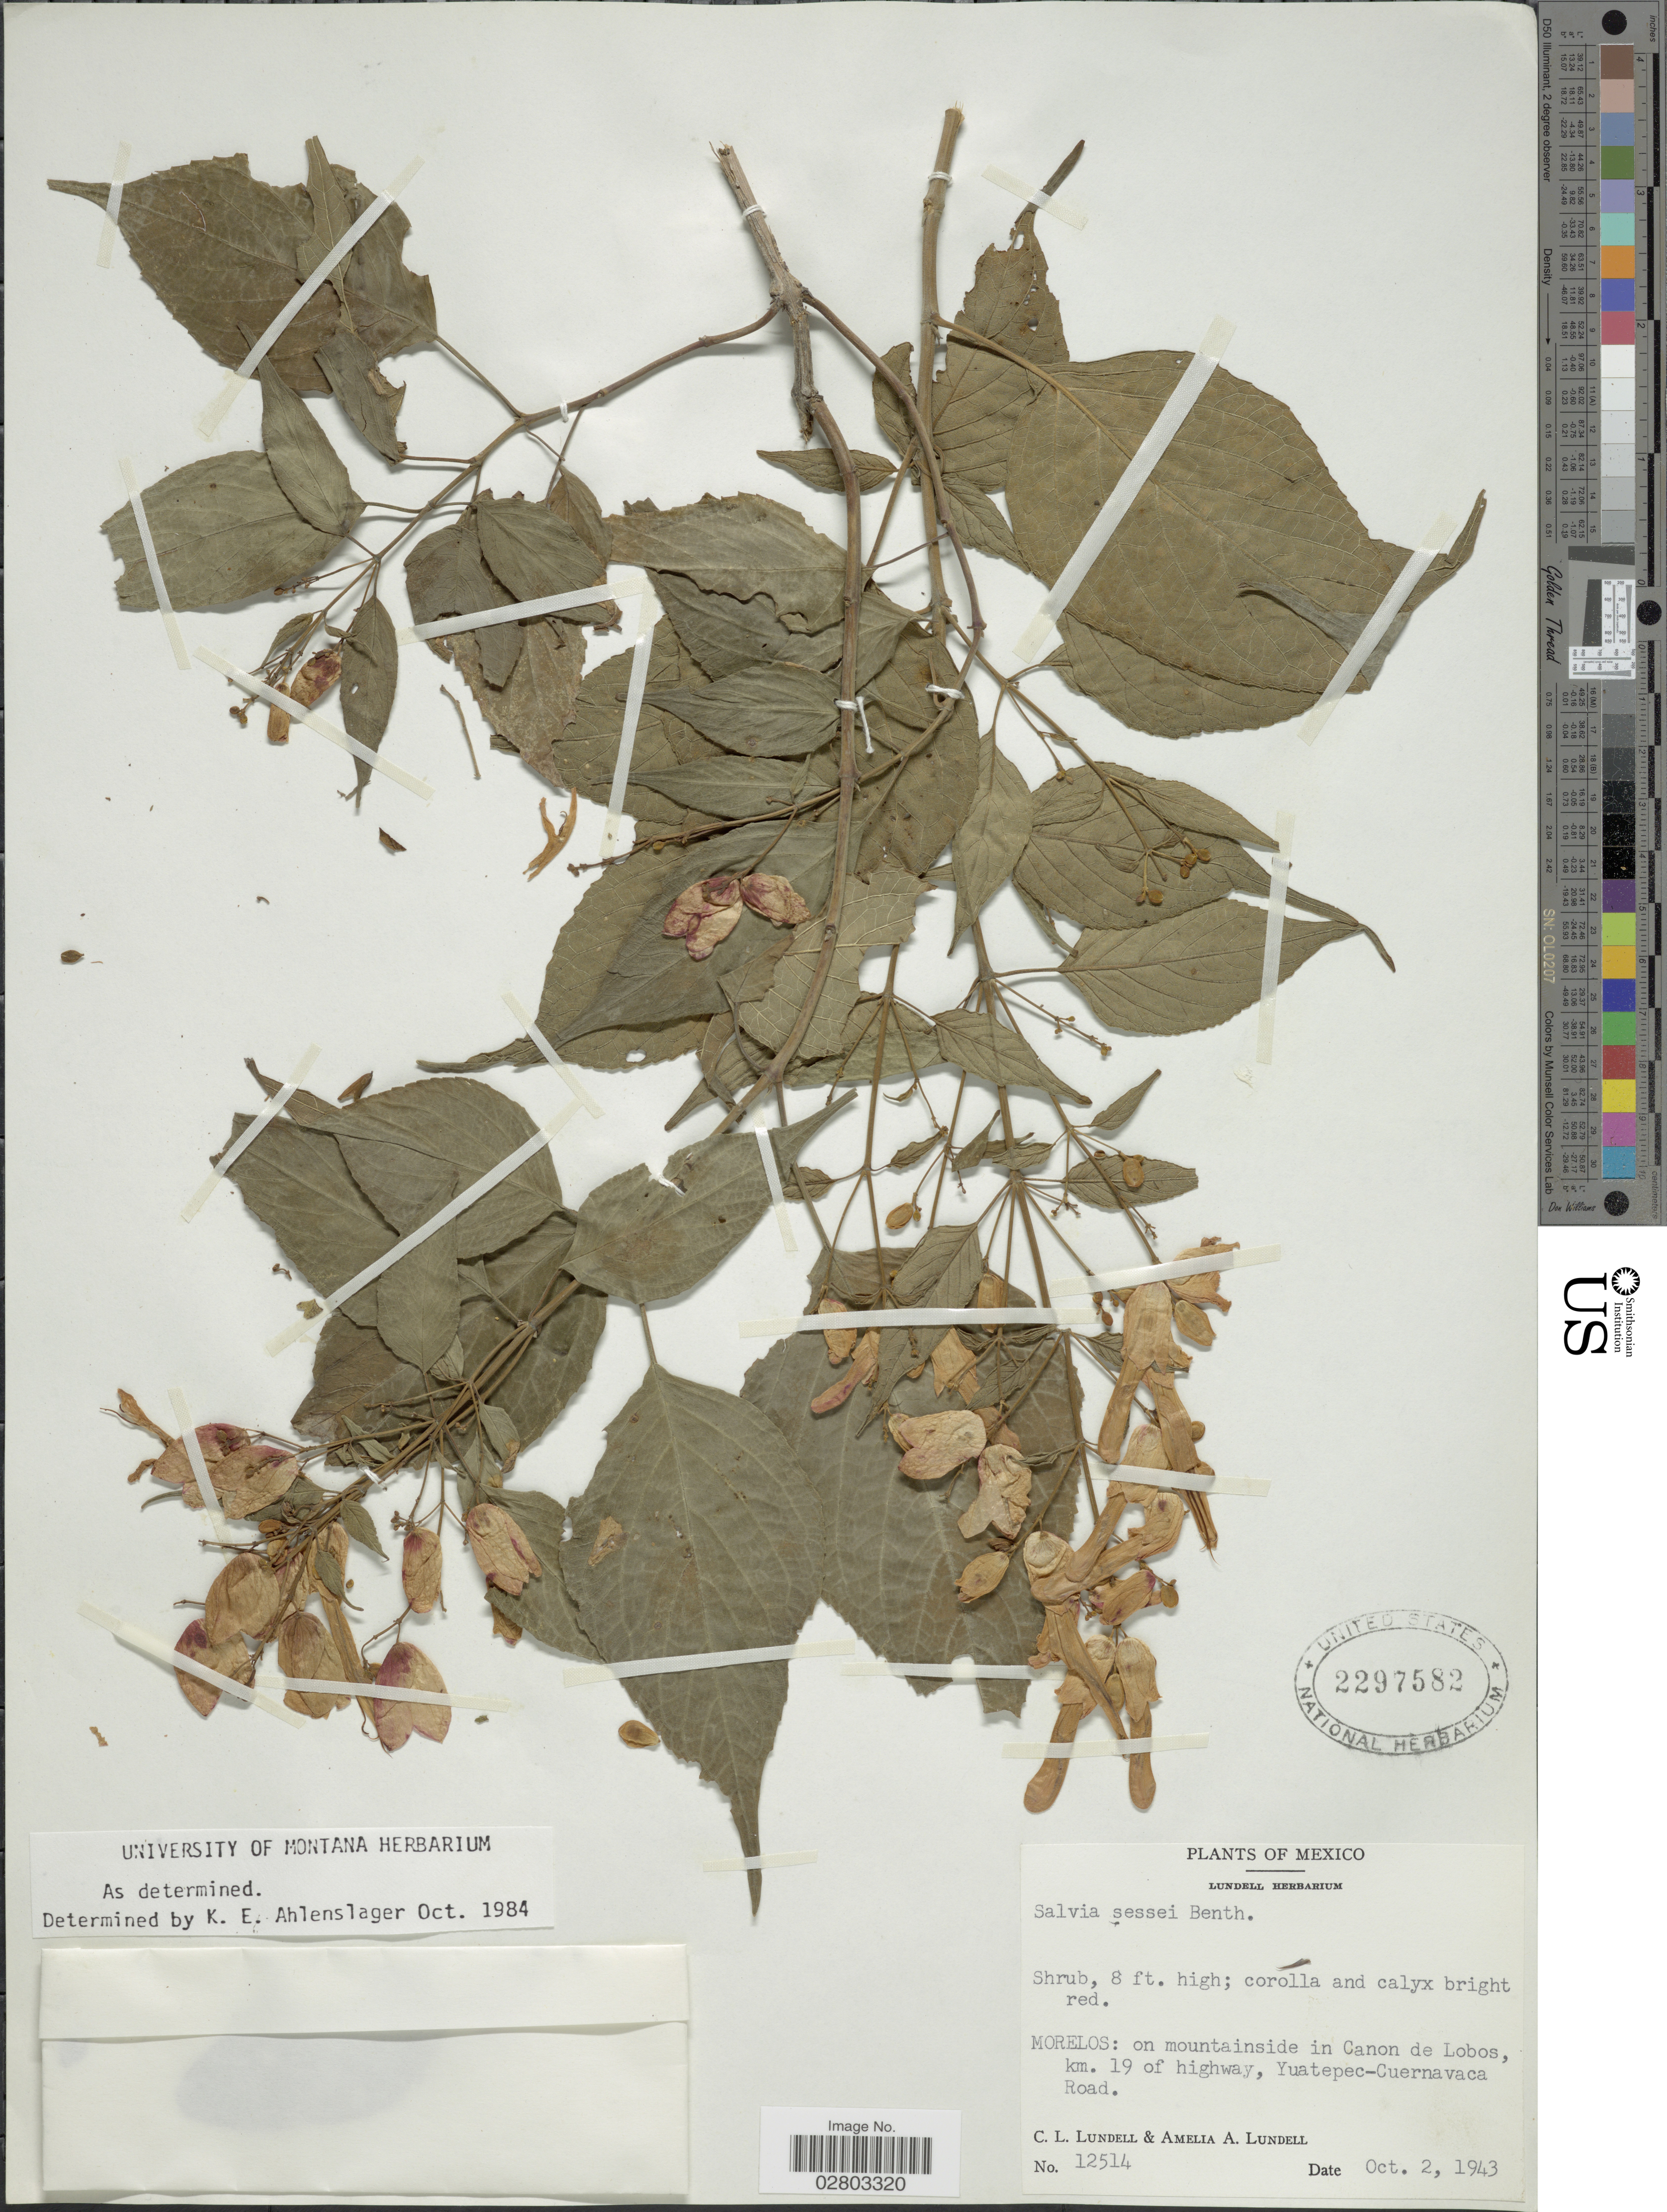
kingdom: Plantae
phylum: Tracheophyta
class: Magnoliopsida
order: Lamiales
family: Lamiaceae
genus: Salvia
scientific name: Salvia sessei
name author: Benth.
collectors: C. L. Lundell & A. A. Lundell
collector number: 12514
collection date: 1943-10-02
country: Mexico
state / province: Morelos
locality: On mountainside in Canon de Lobos, km. 19 of highway, Yuatepec-Cuernavaca Road.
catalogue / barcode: US 2297582